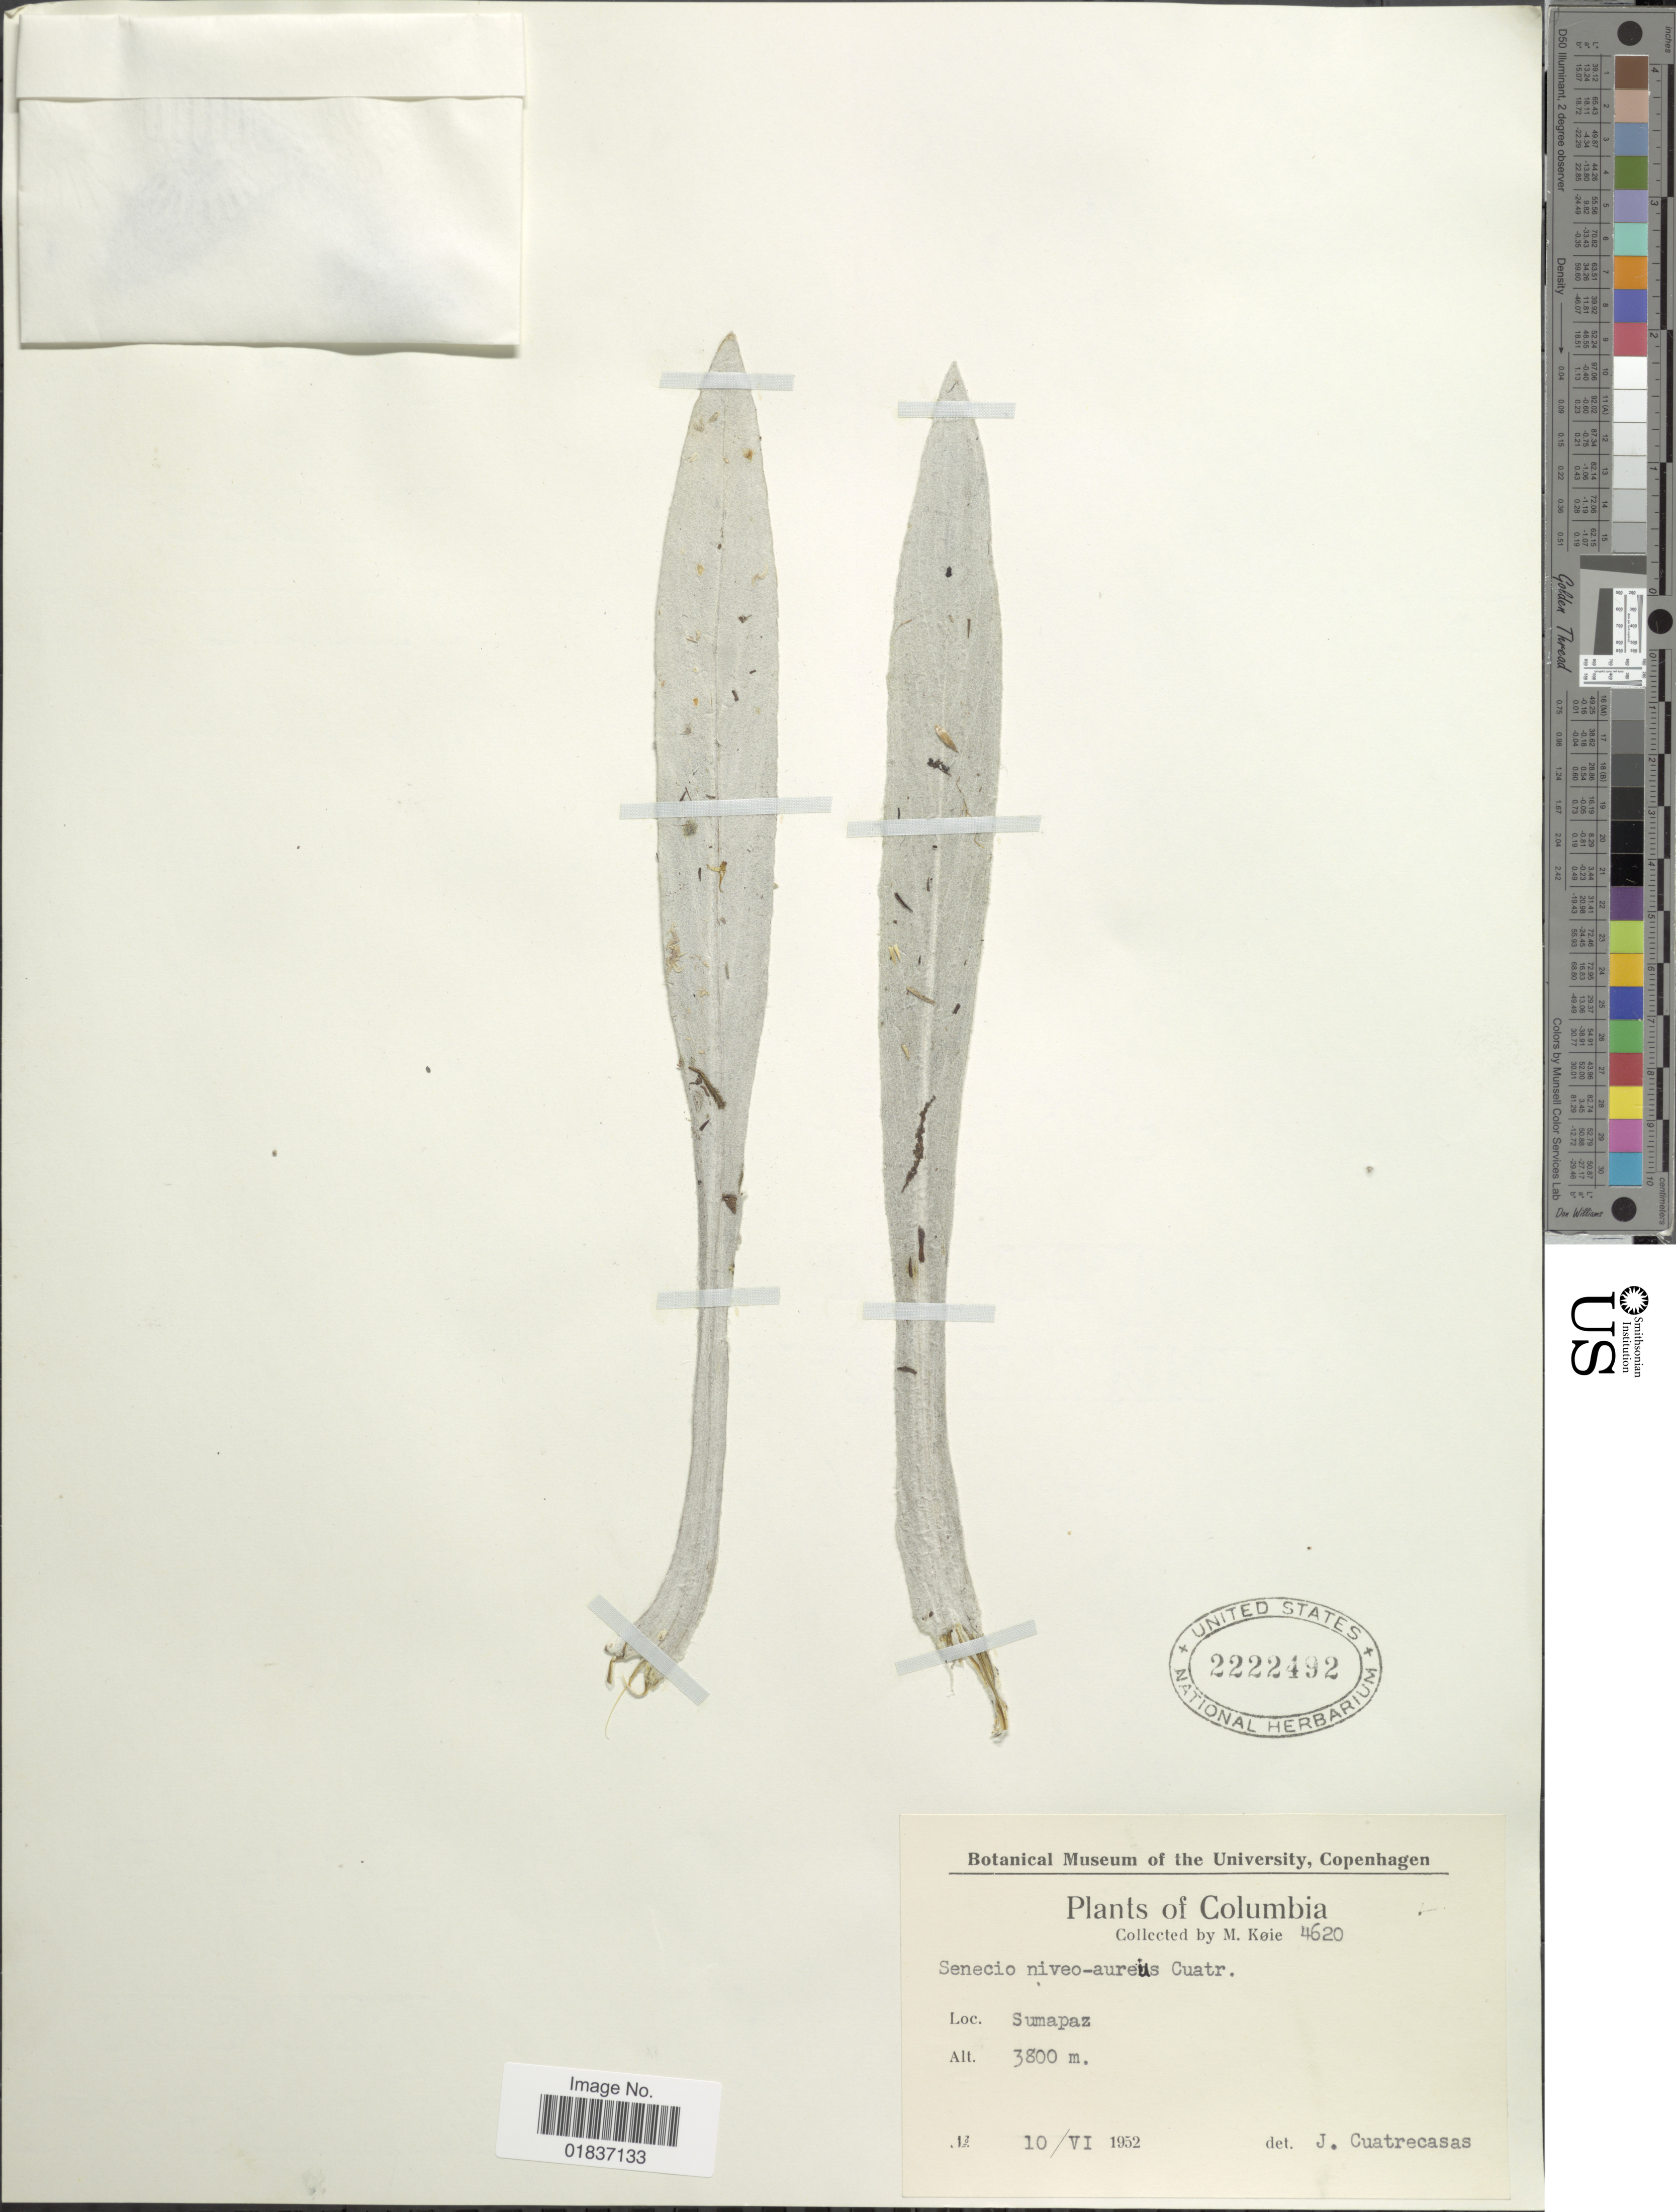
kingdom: Plantae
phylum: Tracheophyta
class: Magnoliopsida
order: Asterales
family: Asteraceae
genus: Senecio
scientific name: Senecio niveo-aureus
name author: Cuatrec.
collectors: M. Köie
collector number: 4620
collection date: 1952-06-10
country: Colombia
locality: Sumapaz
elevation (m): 3800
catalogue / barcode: US 2222492